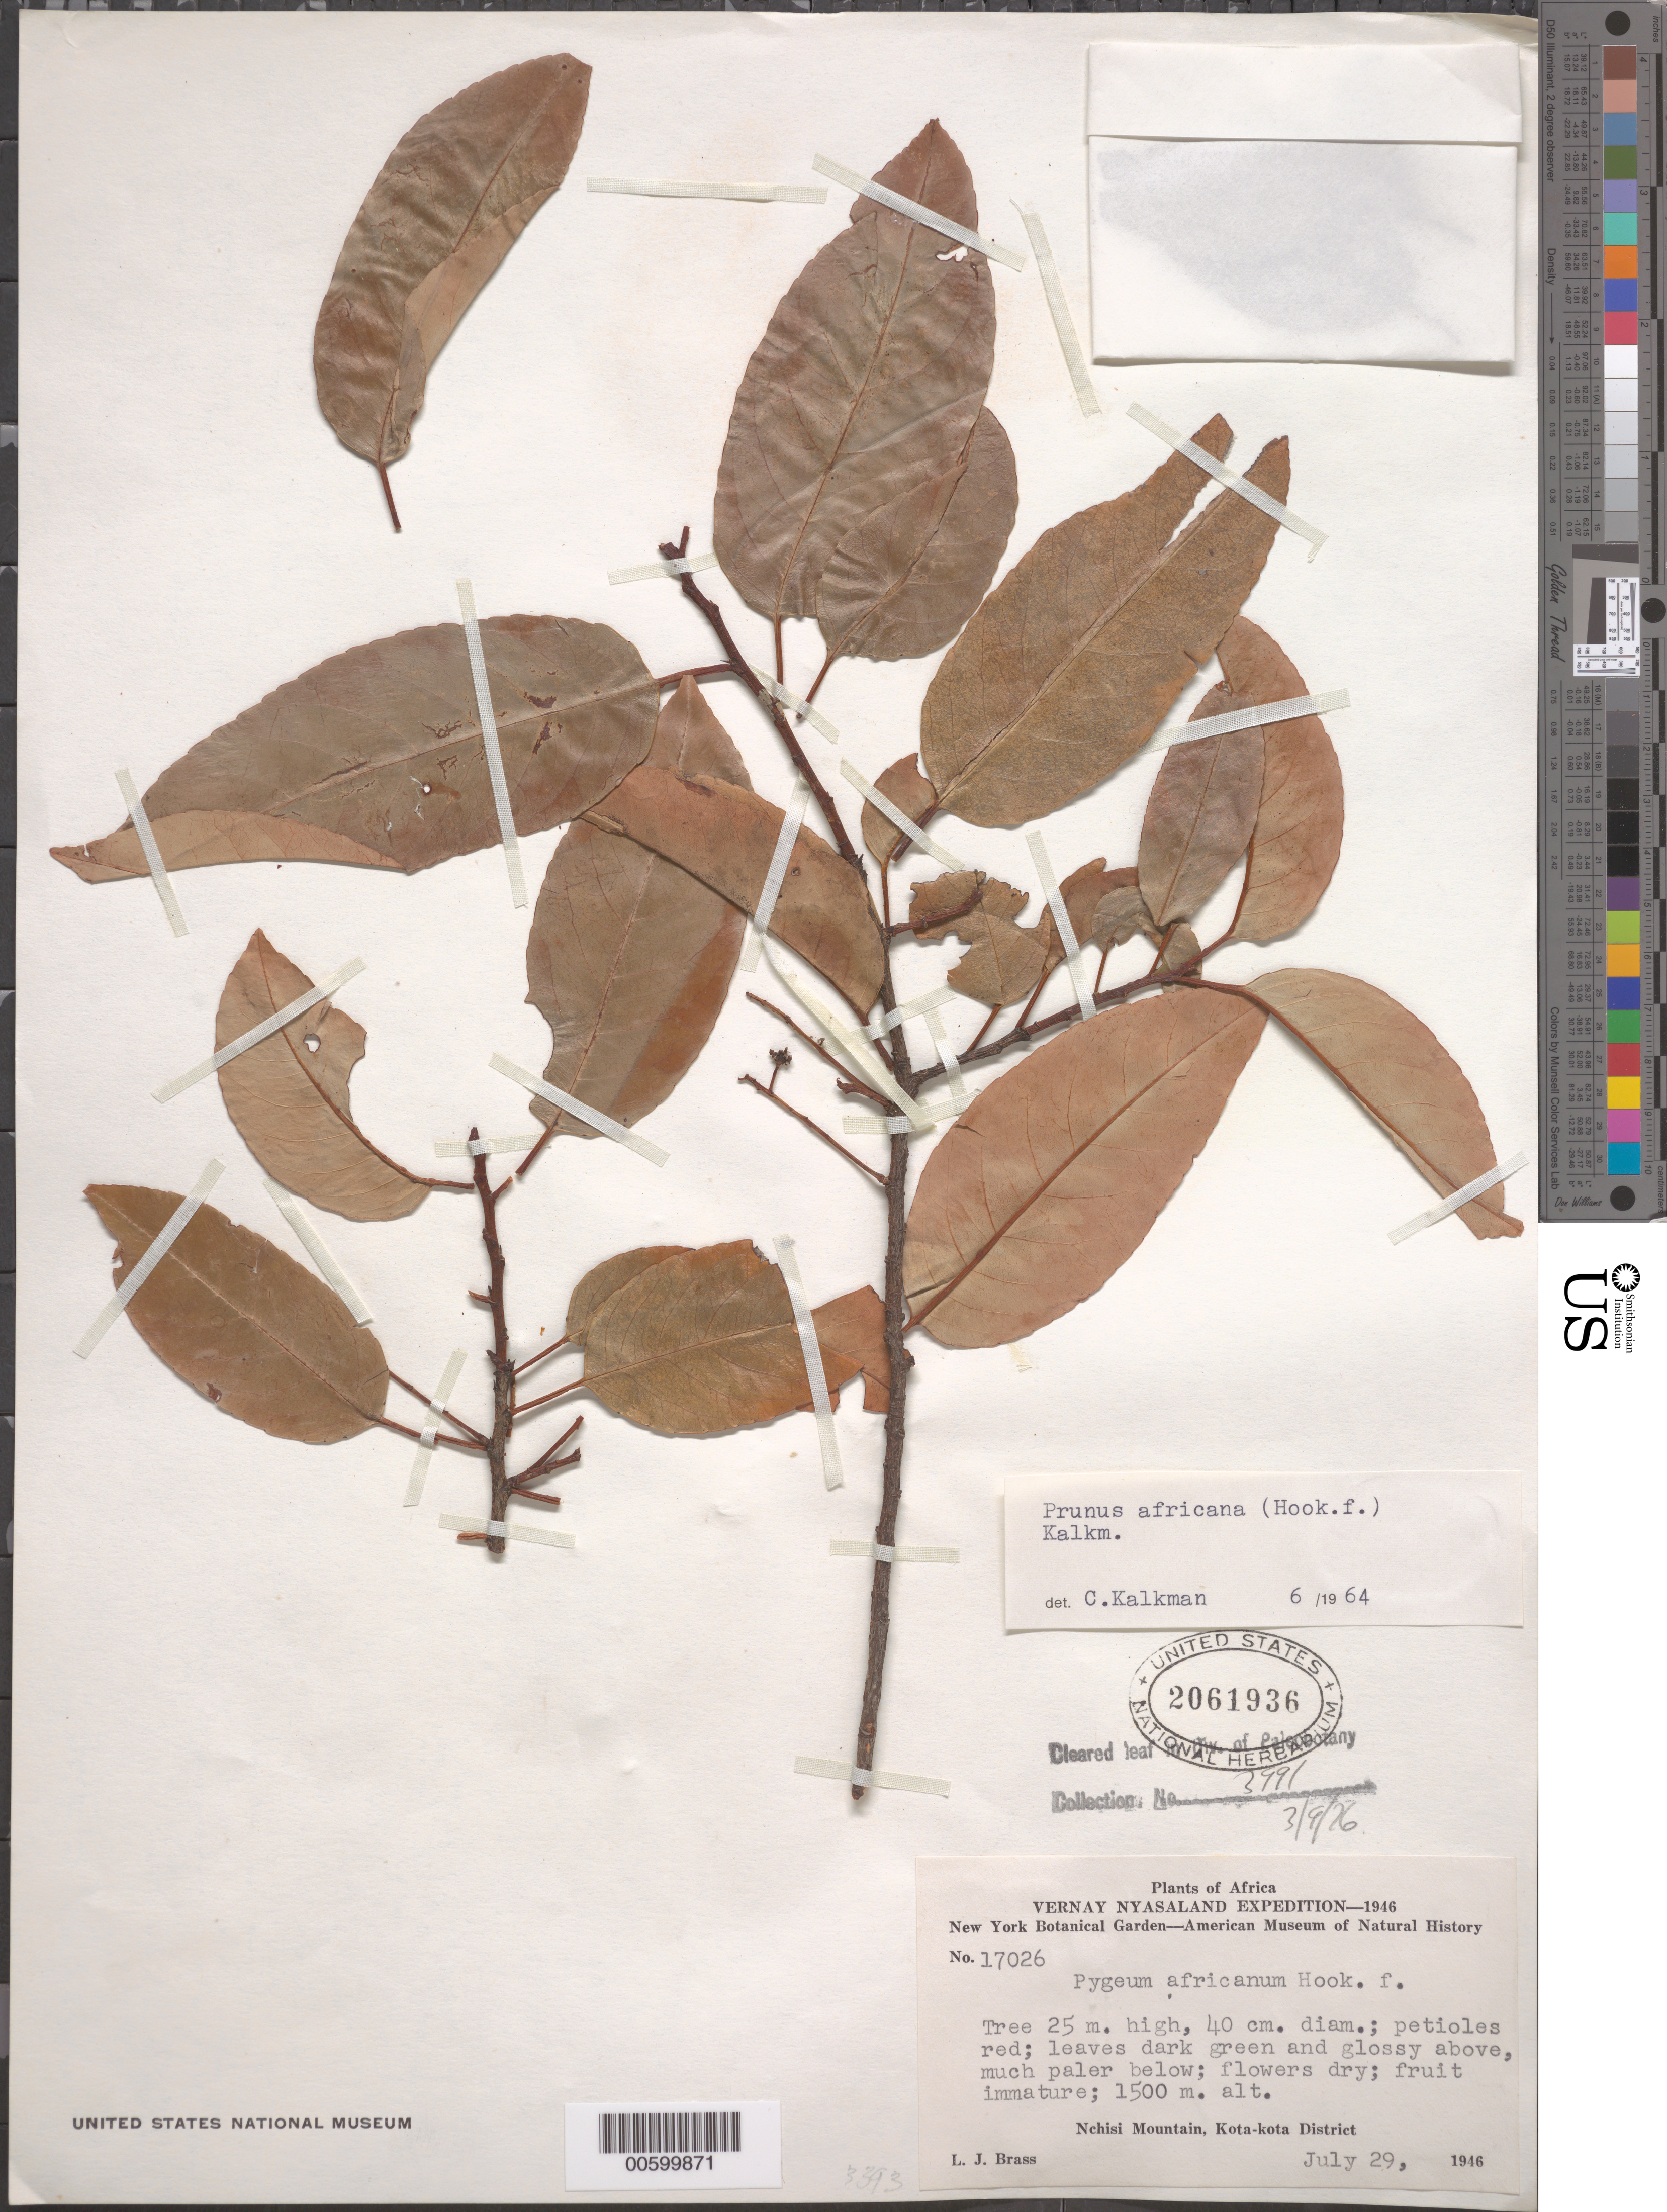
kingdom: Plantae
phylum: Tracheophyta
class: Magnoliopsida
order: Rosales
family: Rosaceae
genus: Prunus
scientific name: Prunus africana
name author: (Hook. f.) Kalkman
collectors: L. J. Brass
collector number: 17026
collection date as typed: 29 Jul 1946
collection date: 1946-07-29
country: Malawi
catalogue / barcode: US 2061936